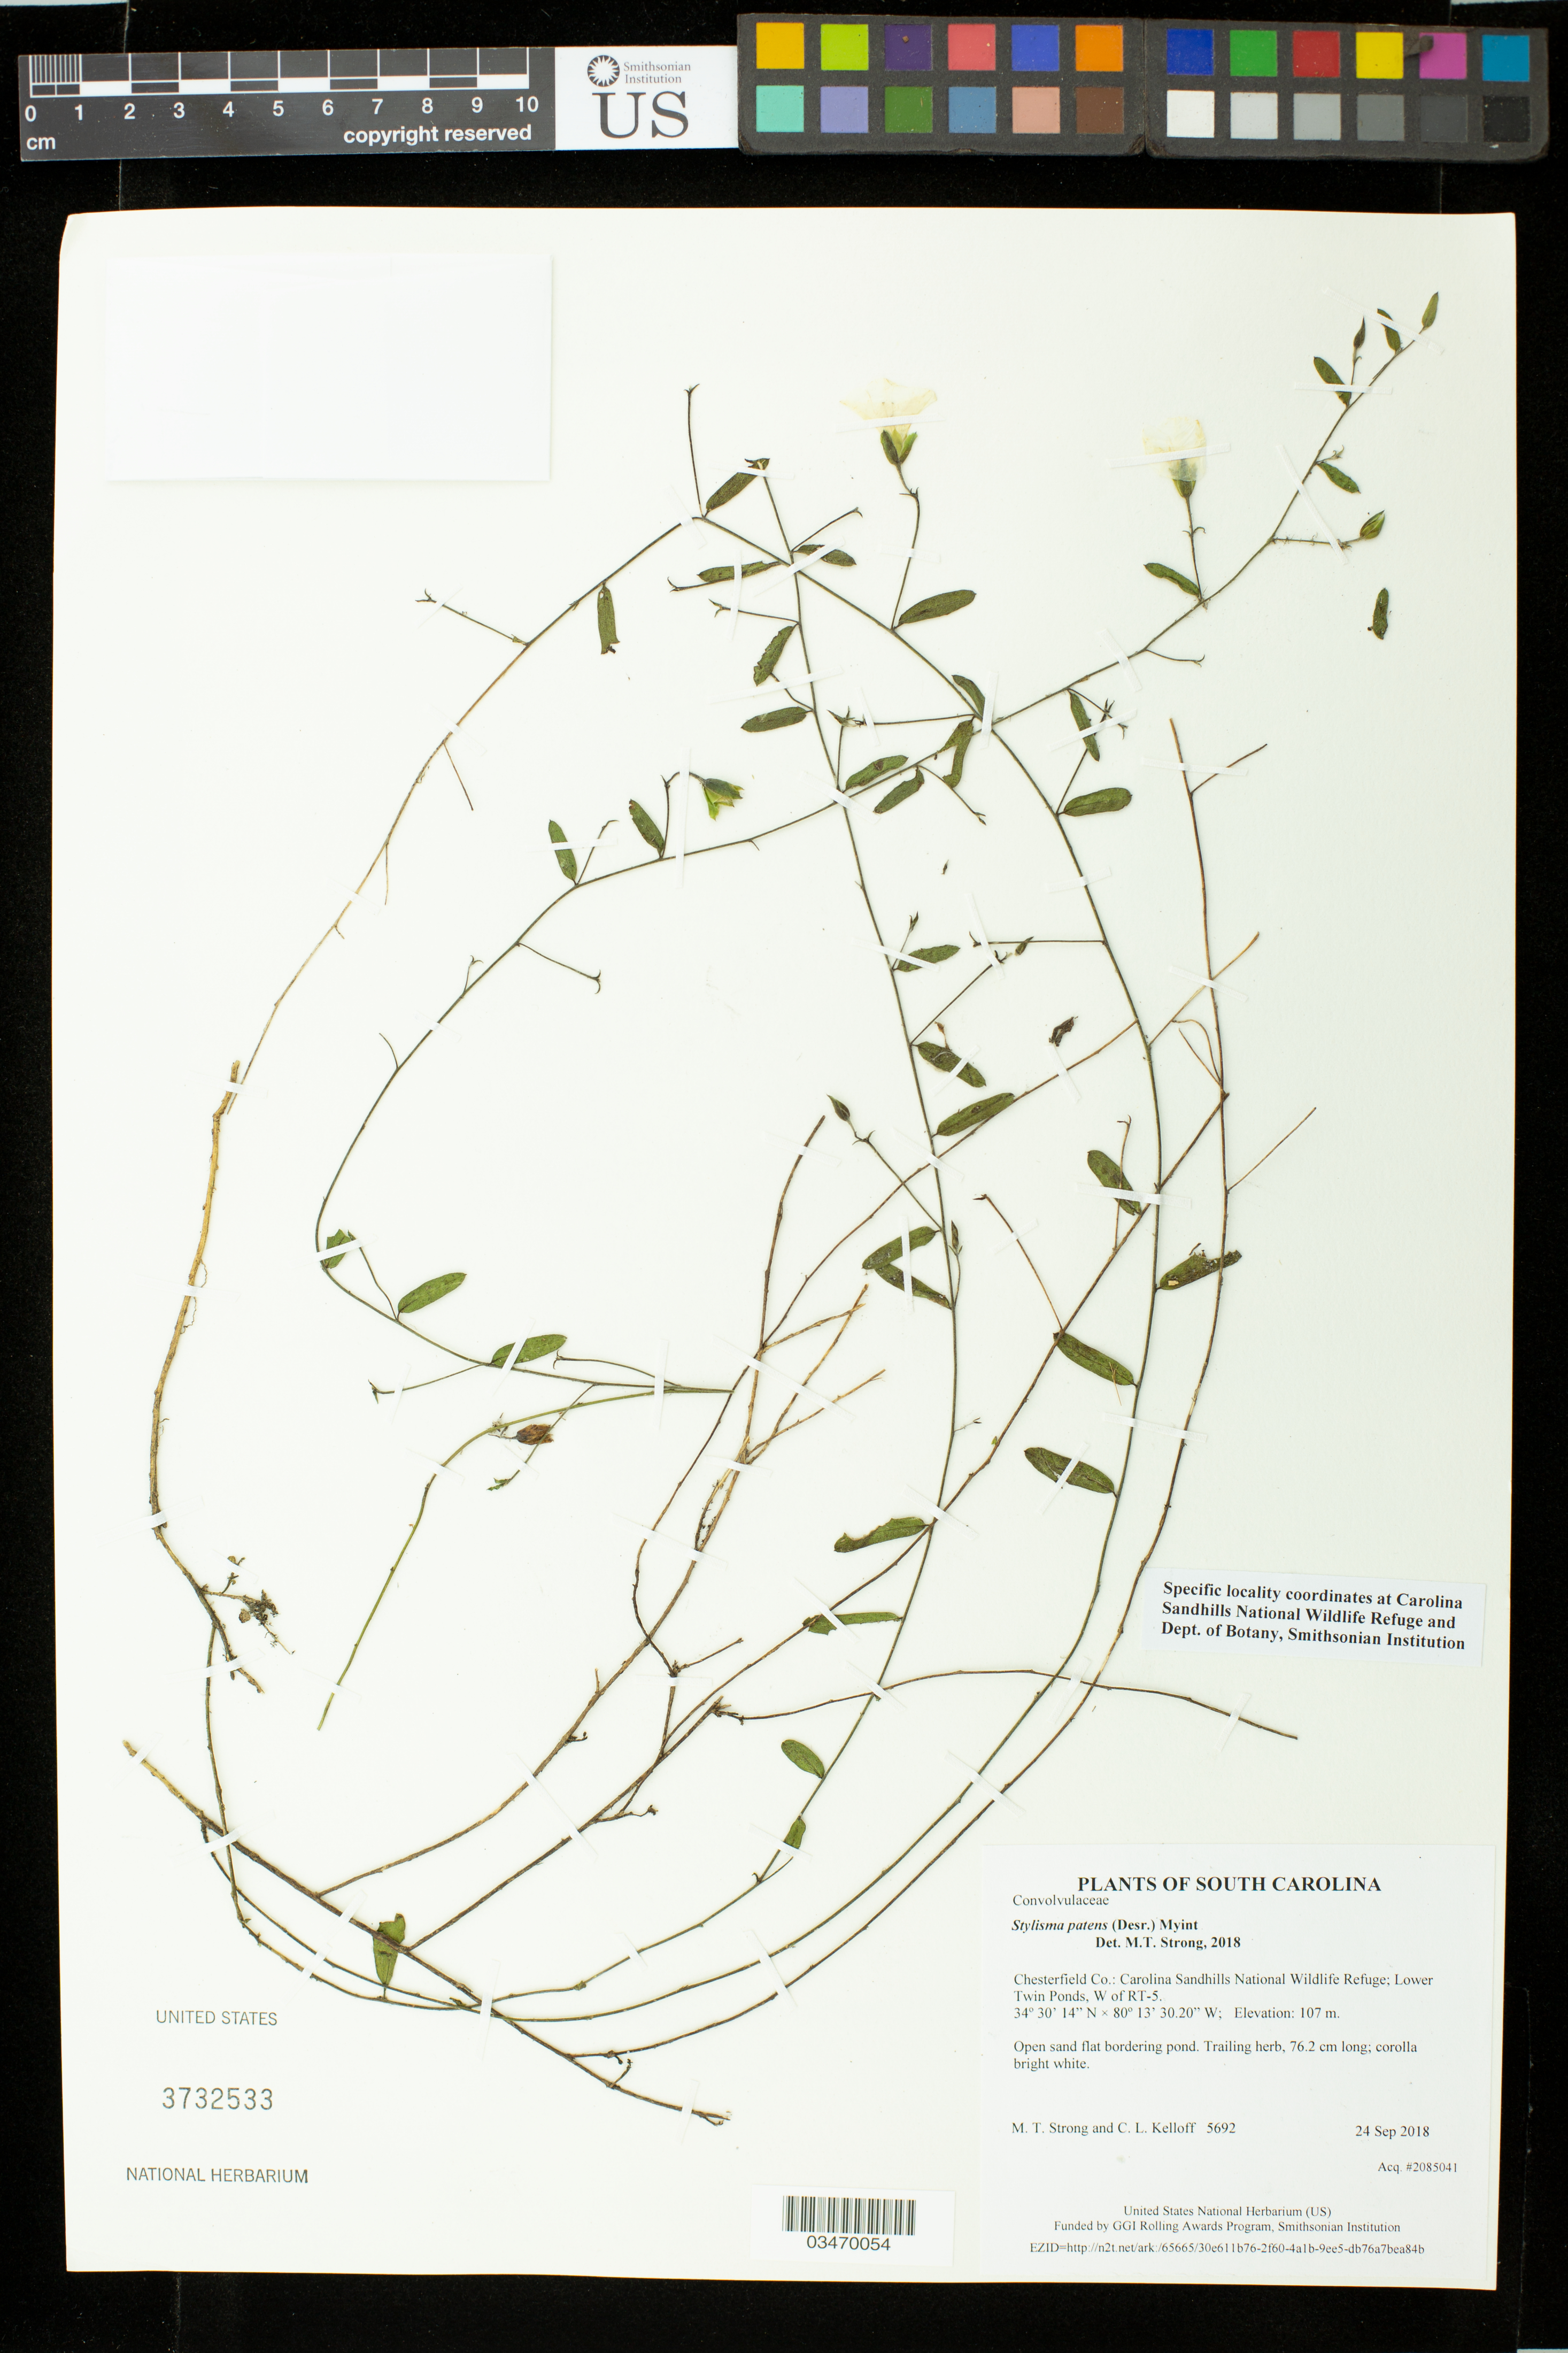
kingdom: Plantae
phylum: Tracheophyta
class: Magnoliopsida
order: Solanales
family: Convolvulaceae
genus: Stylisma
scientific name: Stylisma patens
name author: (Desr.) Myint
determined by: Strong, M. T., (US), Smithsonian Institution - National Museum of Natural History (UNITED STATES)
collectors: M. T. Strong & C. L. Kelloff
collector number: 5692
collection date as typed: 24 Sep 2018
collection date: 2018-09-24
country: United States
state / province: South Carolina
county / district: Chesterfield Co.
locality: Carolina Sandhills National Wildlife Refuge; Lower Twin Ponds, W of RT-5, along dam and N margin of pond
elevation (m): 107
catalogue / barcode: US 3732533